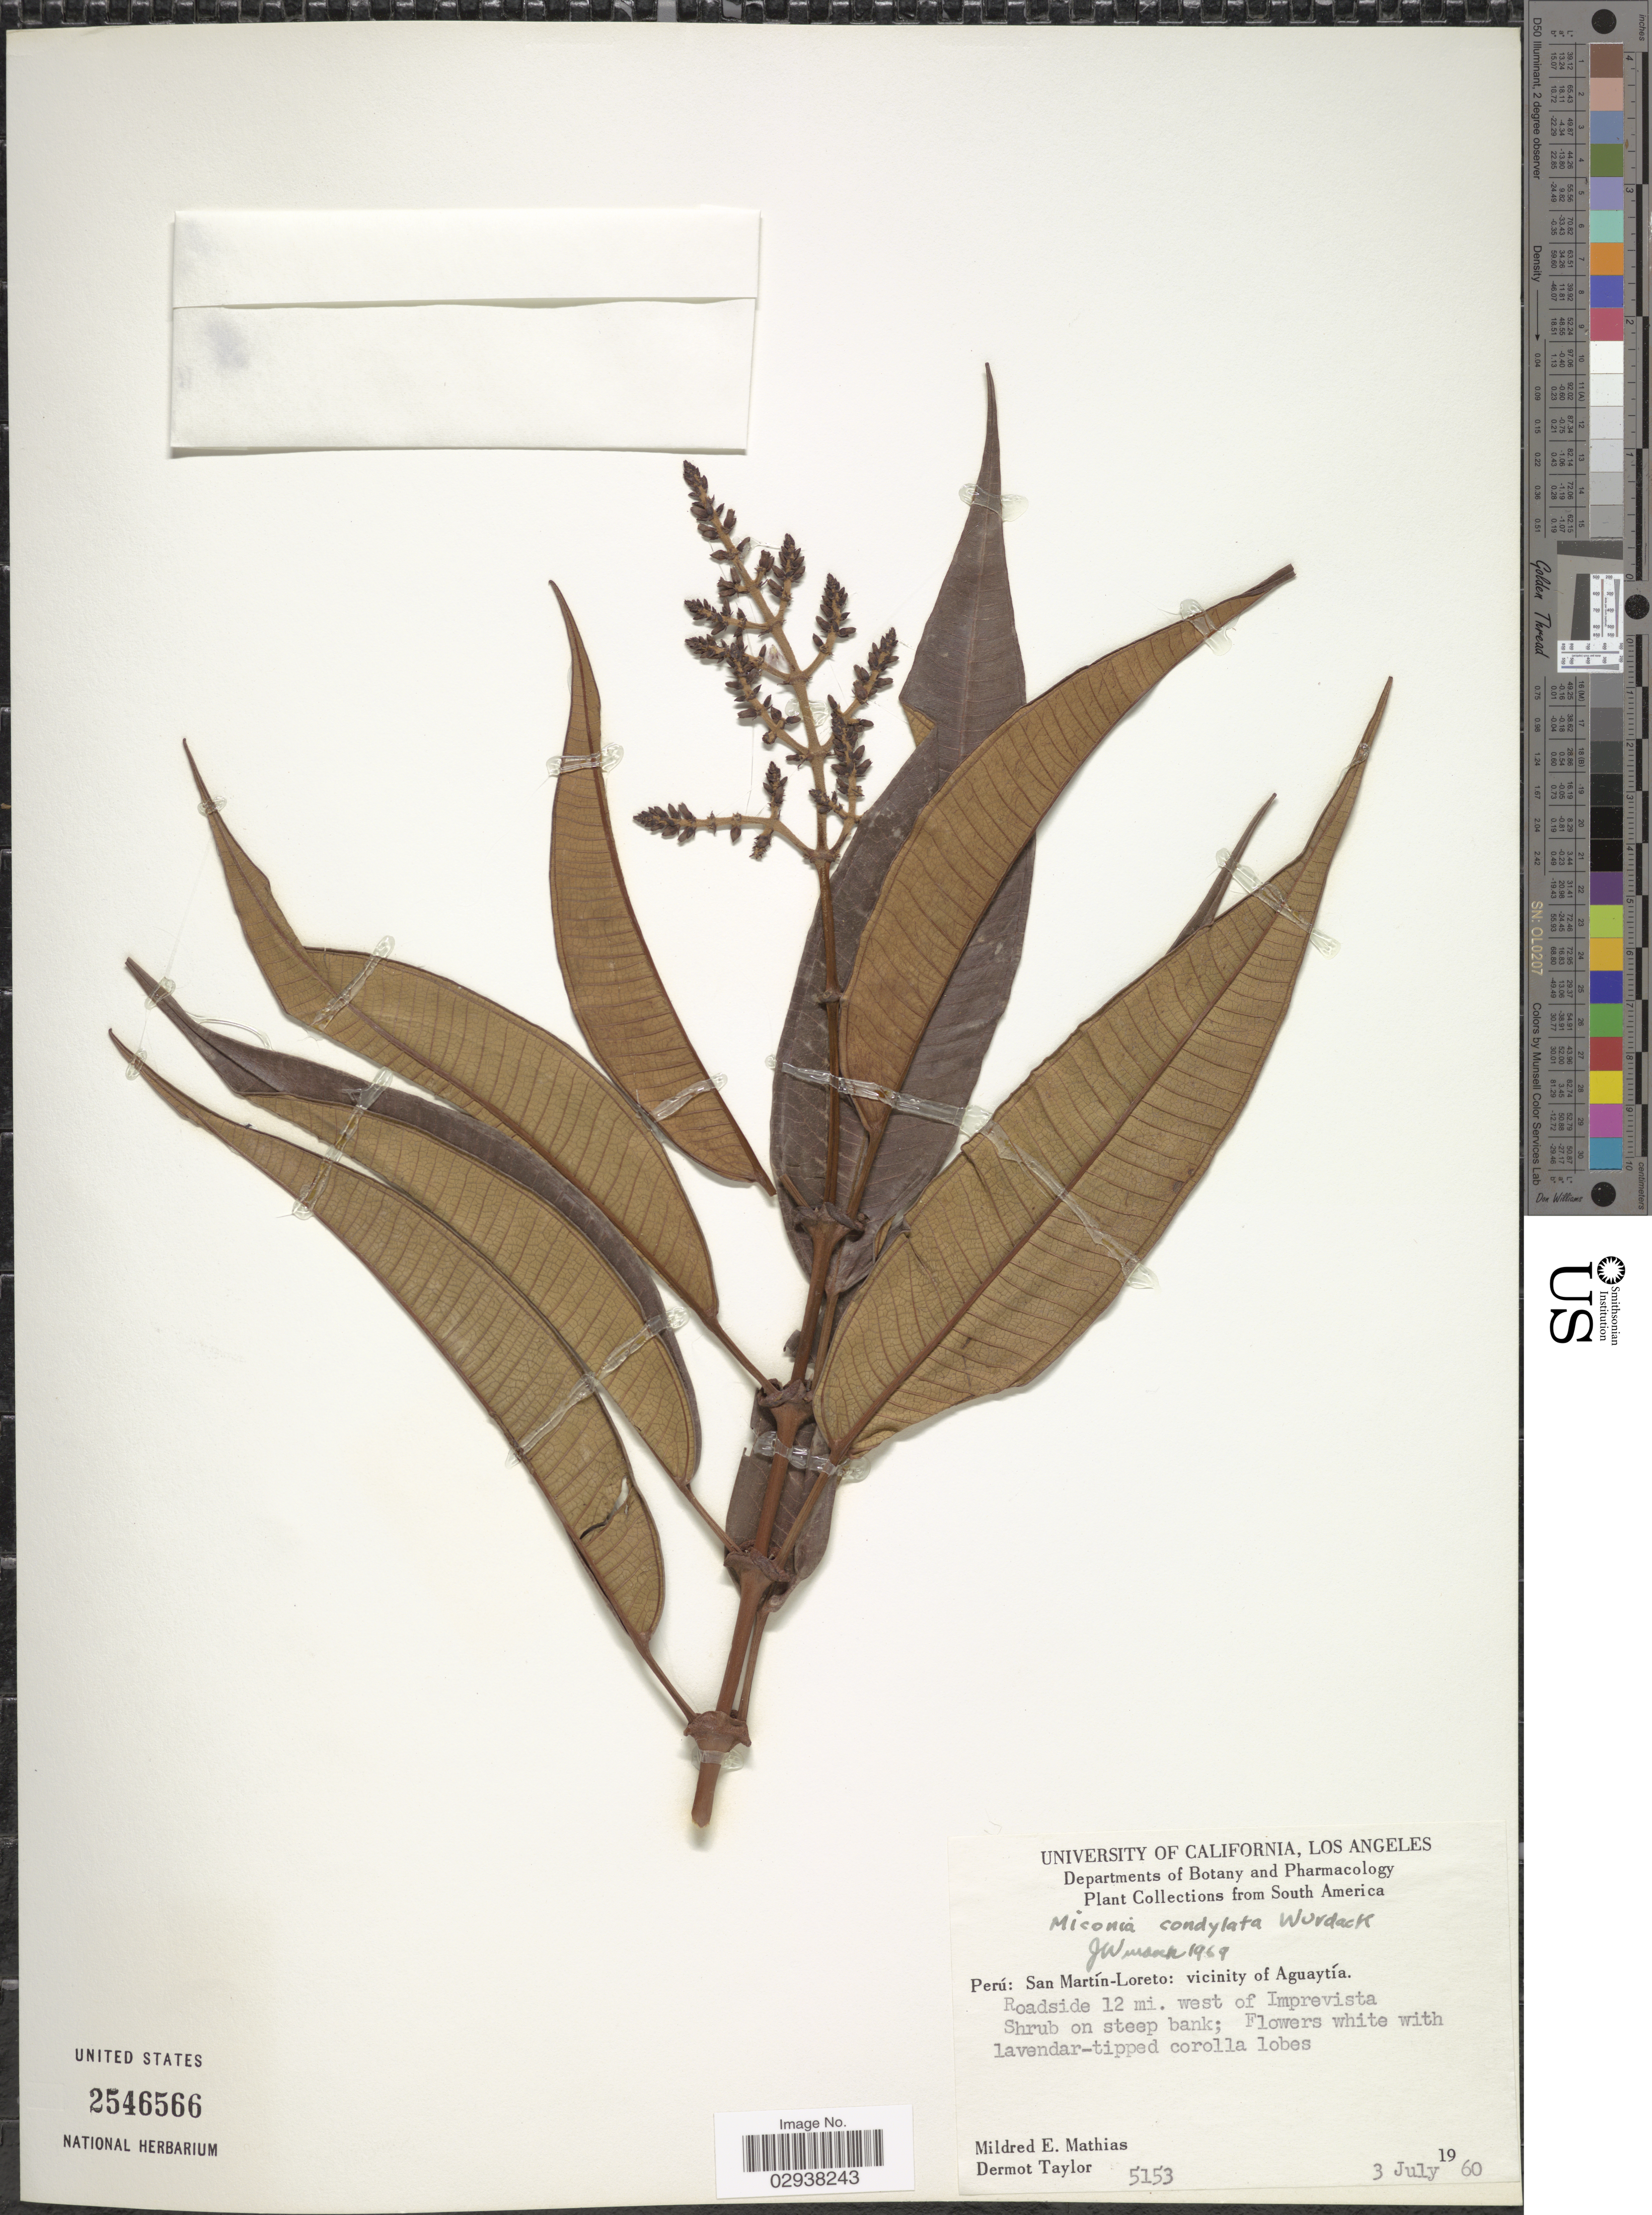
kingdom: Plantae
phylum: Tracheophyta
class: Magnoliopsida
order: Myrtales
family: Melastomataceae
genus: Miconia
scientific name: Miconia condylata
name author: Wurdack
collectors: M. E. Mathias & D. Taylor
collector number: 5153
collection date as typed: Transcribed d/m/y: 3/7/60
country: Peru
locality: San Martín-Loreto: vicinity of Aguaytía. Roadside 12 mi. west of Imprevista.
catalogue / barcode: US 2546566